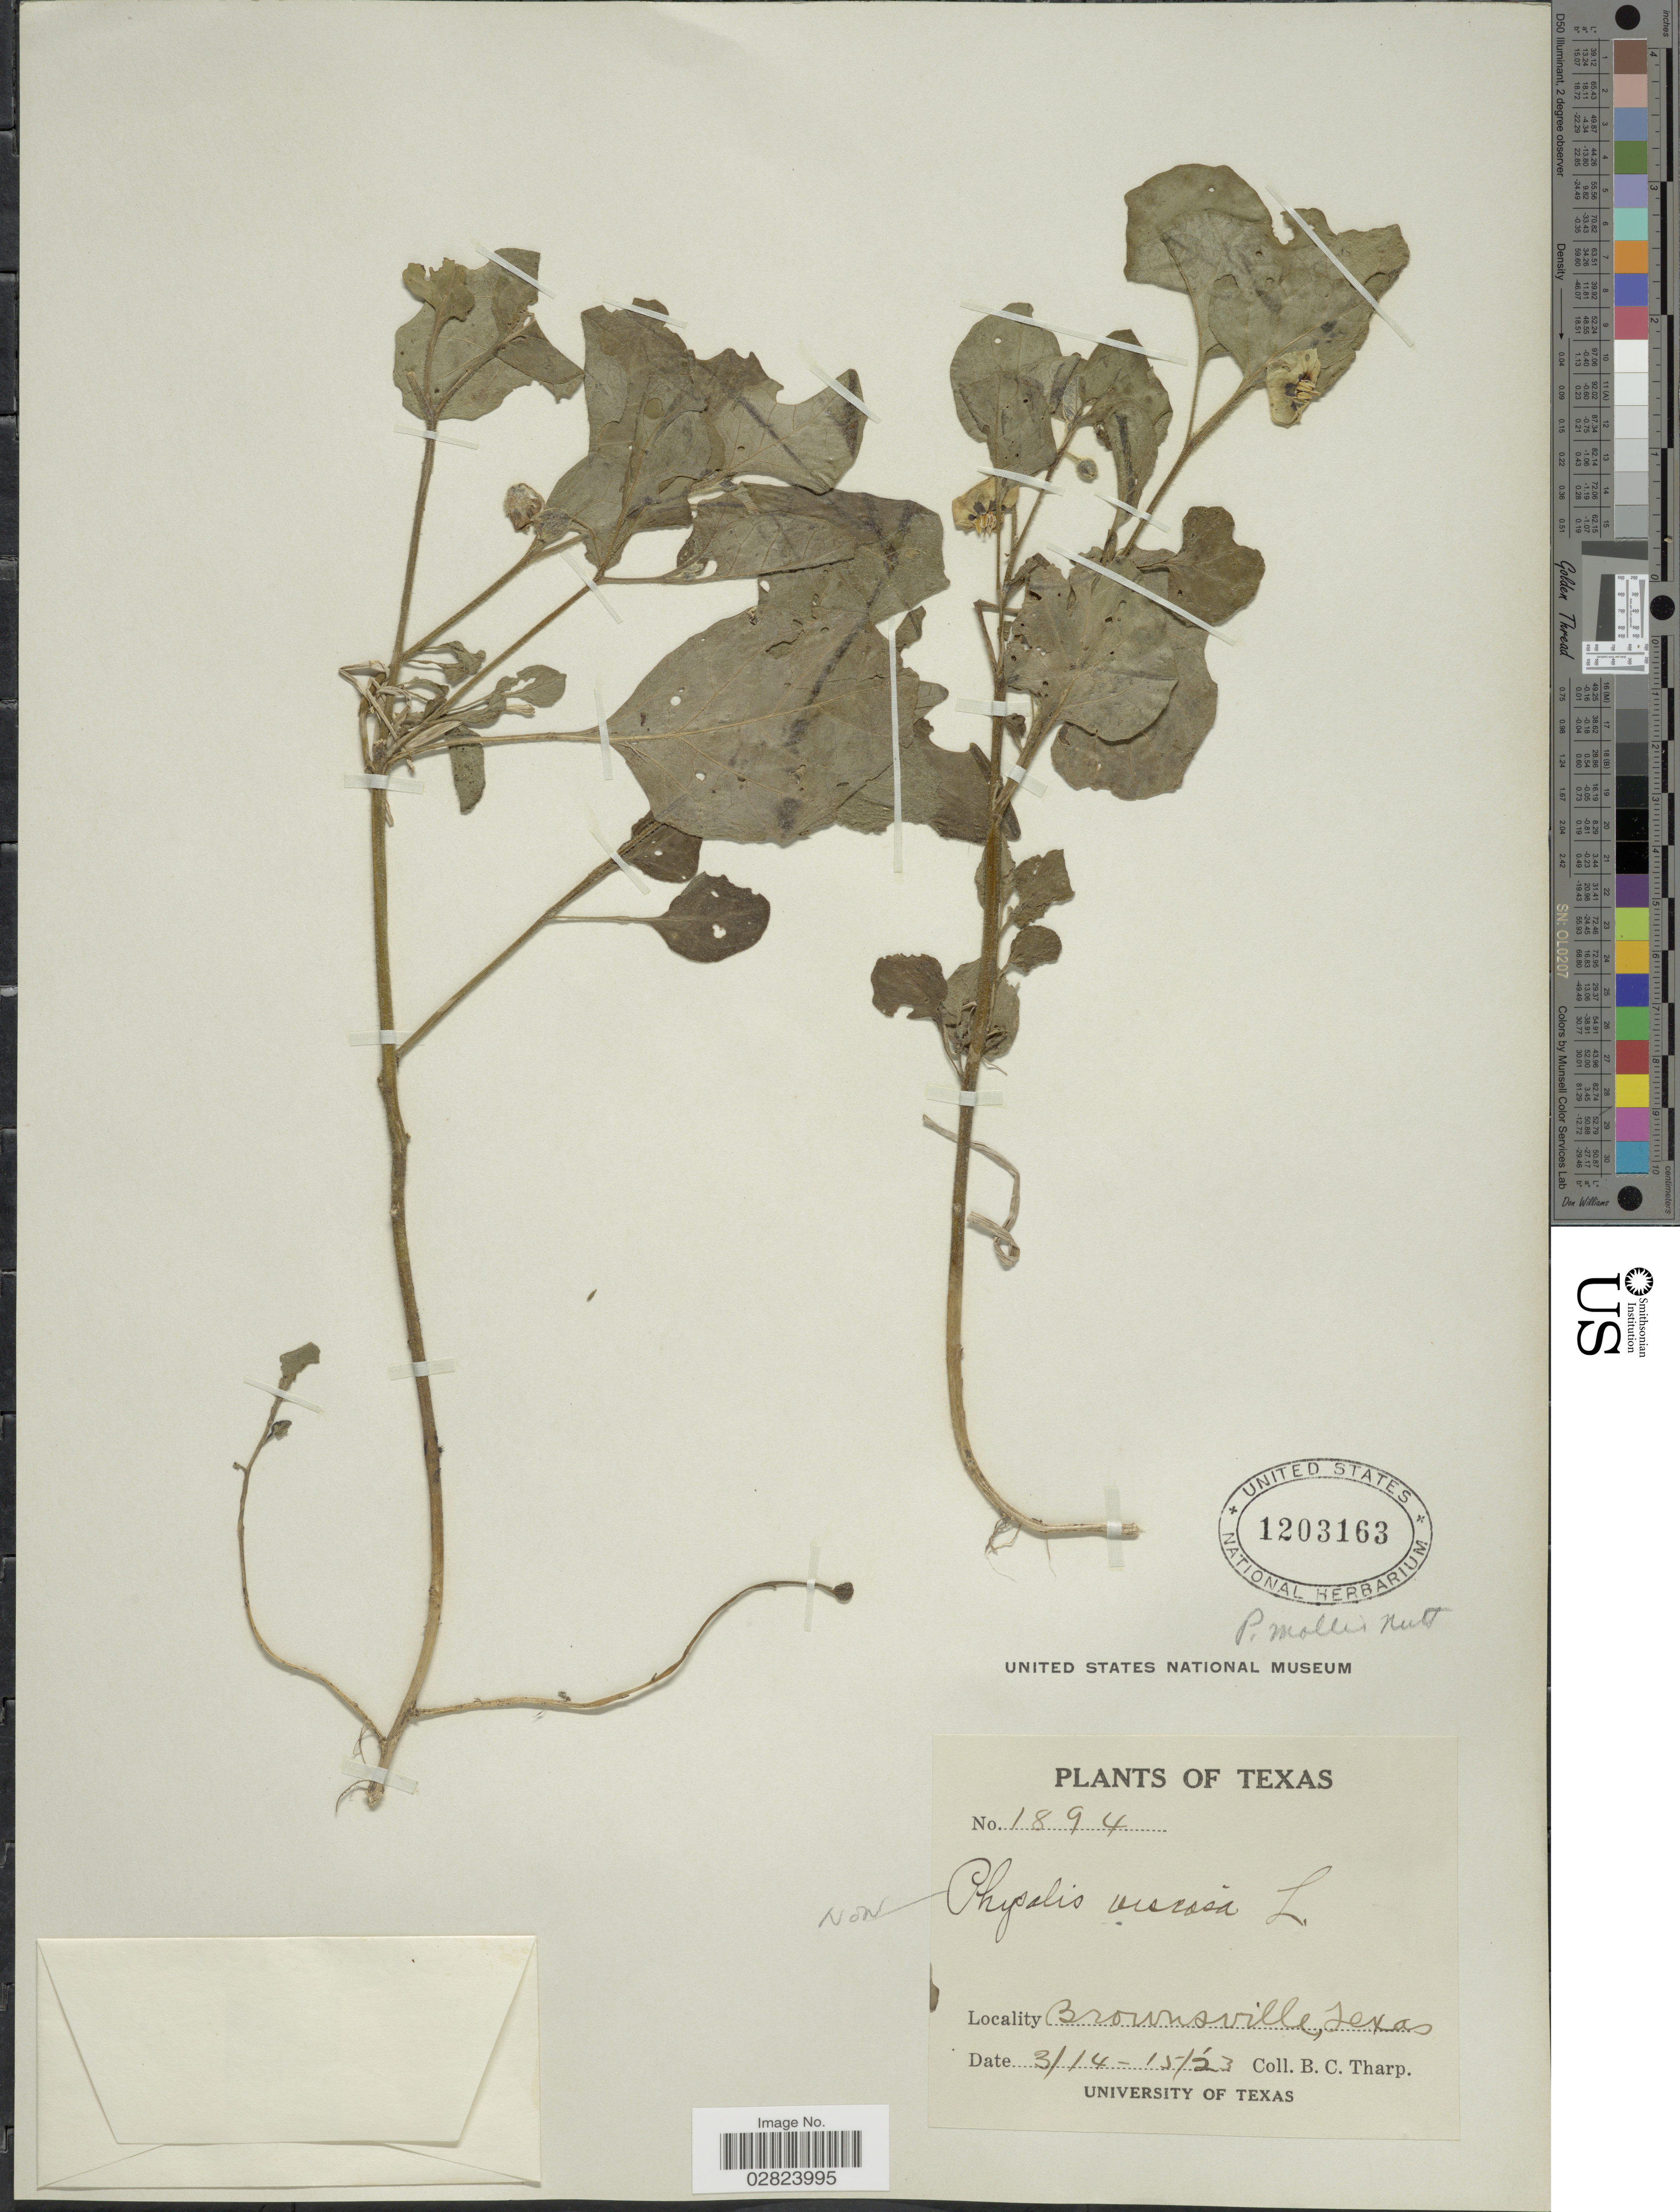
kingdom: Plantae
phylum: Tracheophyta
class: Magnoliopsida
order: Solanales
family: Solanaceae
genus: Physalis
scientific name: Physalis mollis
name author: Nutt.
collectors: B. C. Tharp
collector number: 1894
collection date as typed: Transcribed d/m/y: 14/3/23 to 15/3/23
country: United States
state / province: Texas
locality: Brownsville.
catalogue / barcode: US 1203163